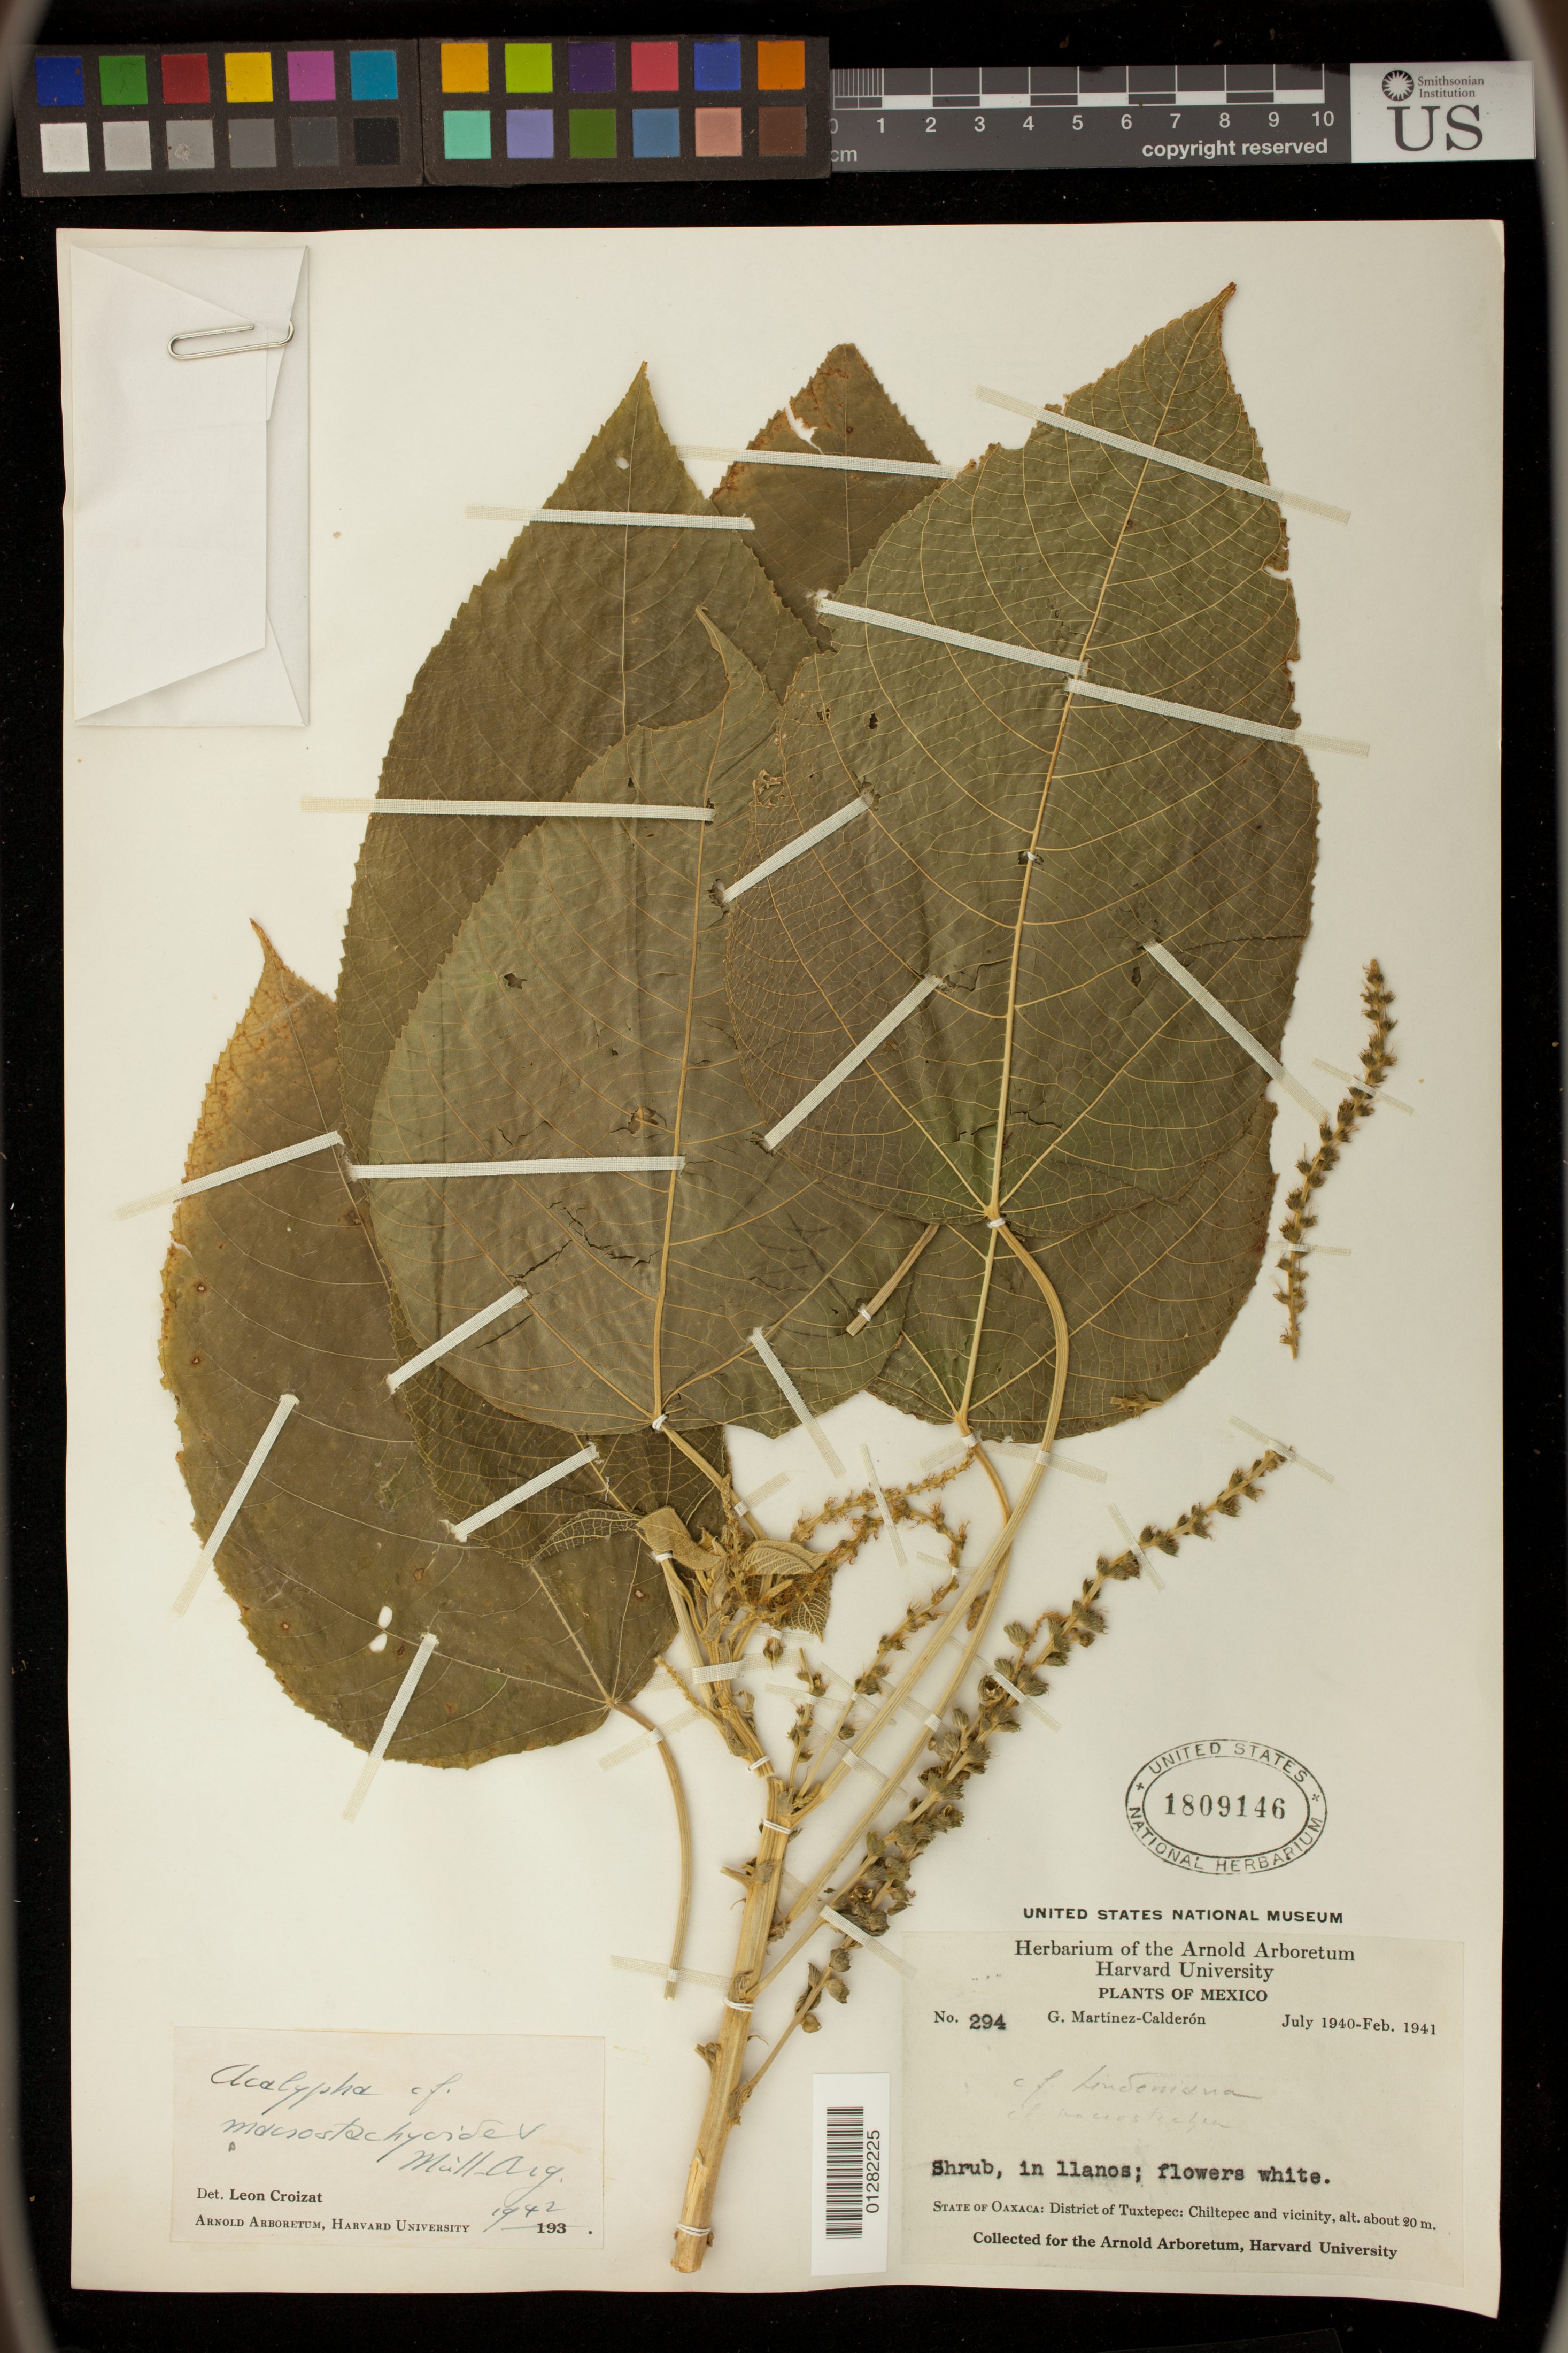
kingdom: Plantae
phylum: Tracheophyta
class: Magnoliopsida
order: Malpighiales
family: Euphorbiaceae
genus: Acalypha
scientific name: Acalypha macrostachyoides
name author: Müll. Arg.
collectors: C. A. Purpus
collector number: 294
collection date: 1940-07/1941-02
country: Mexico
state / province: Oaxaca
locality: District of Tuxtepec: Chiltepec and vicinity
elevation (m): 20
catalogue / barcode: US 1809146